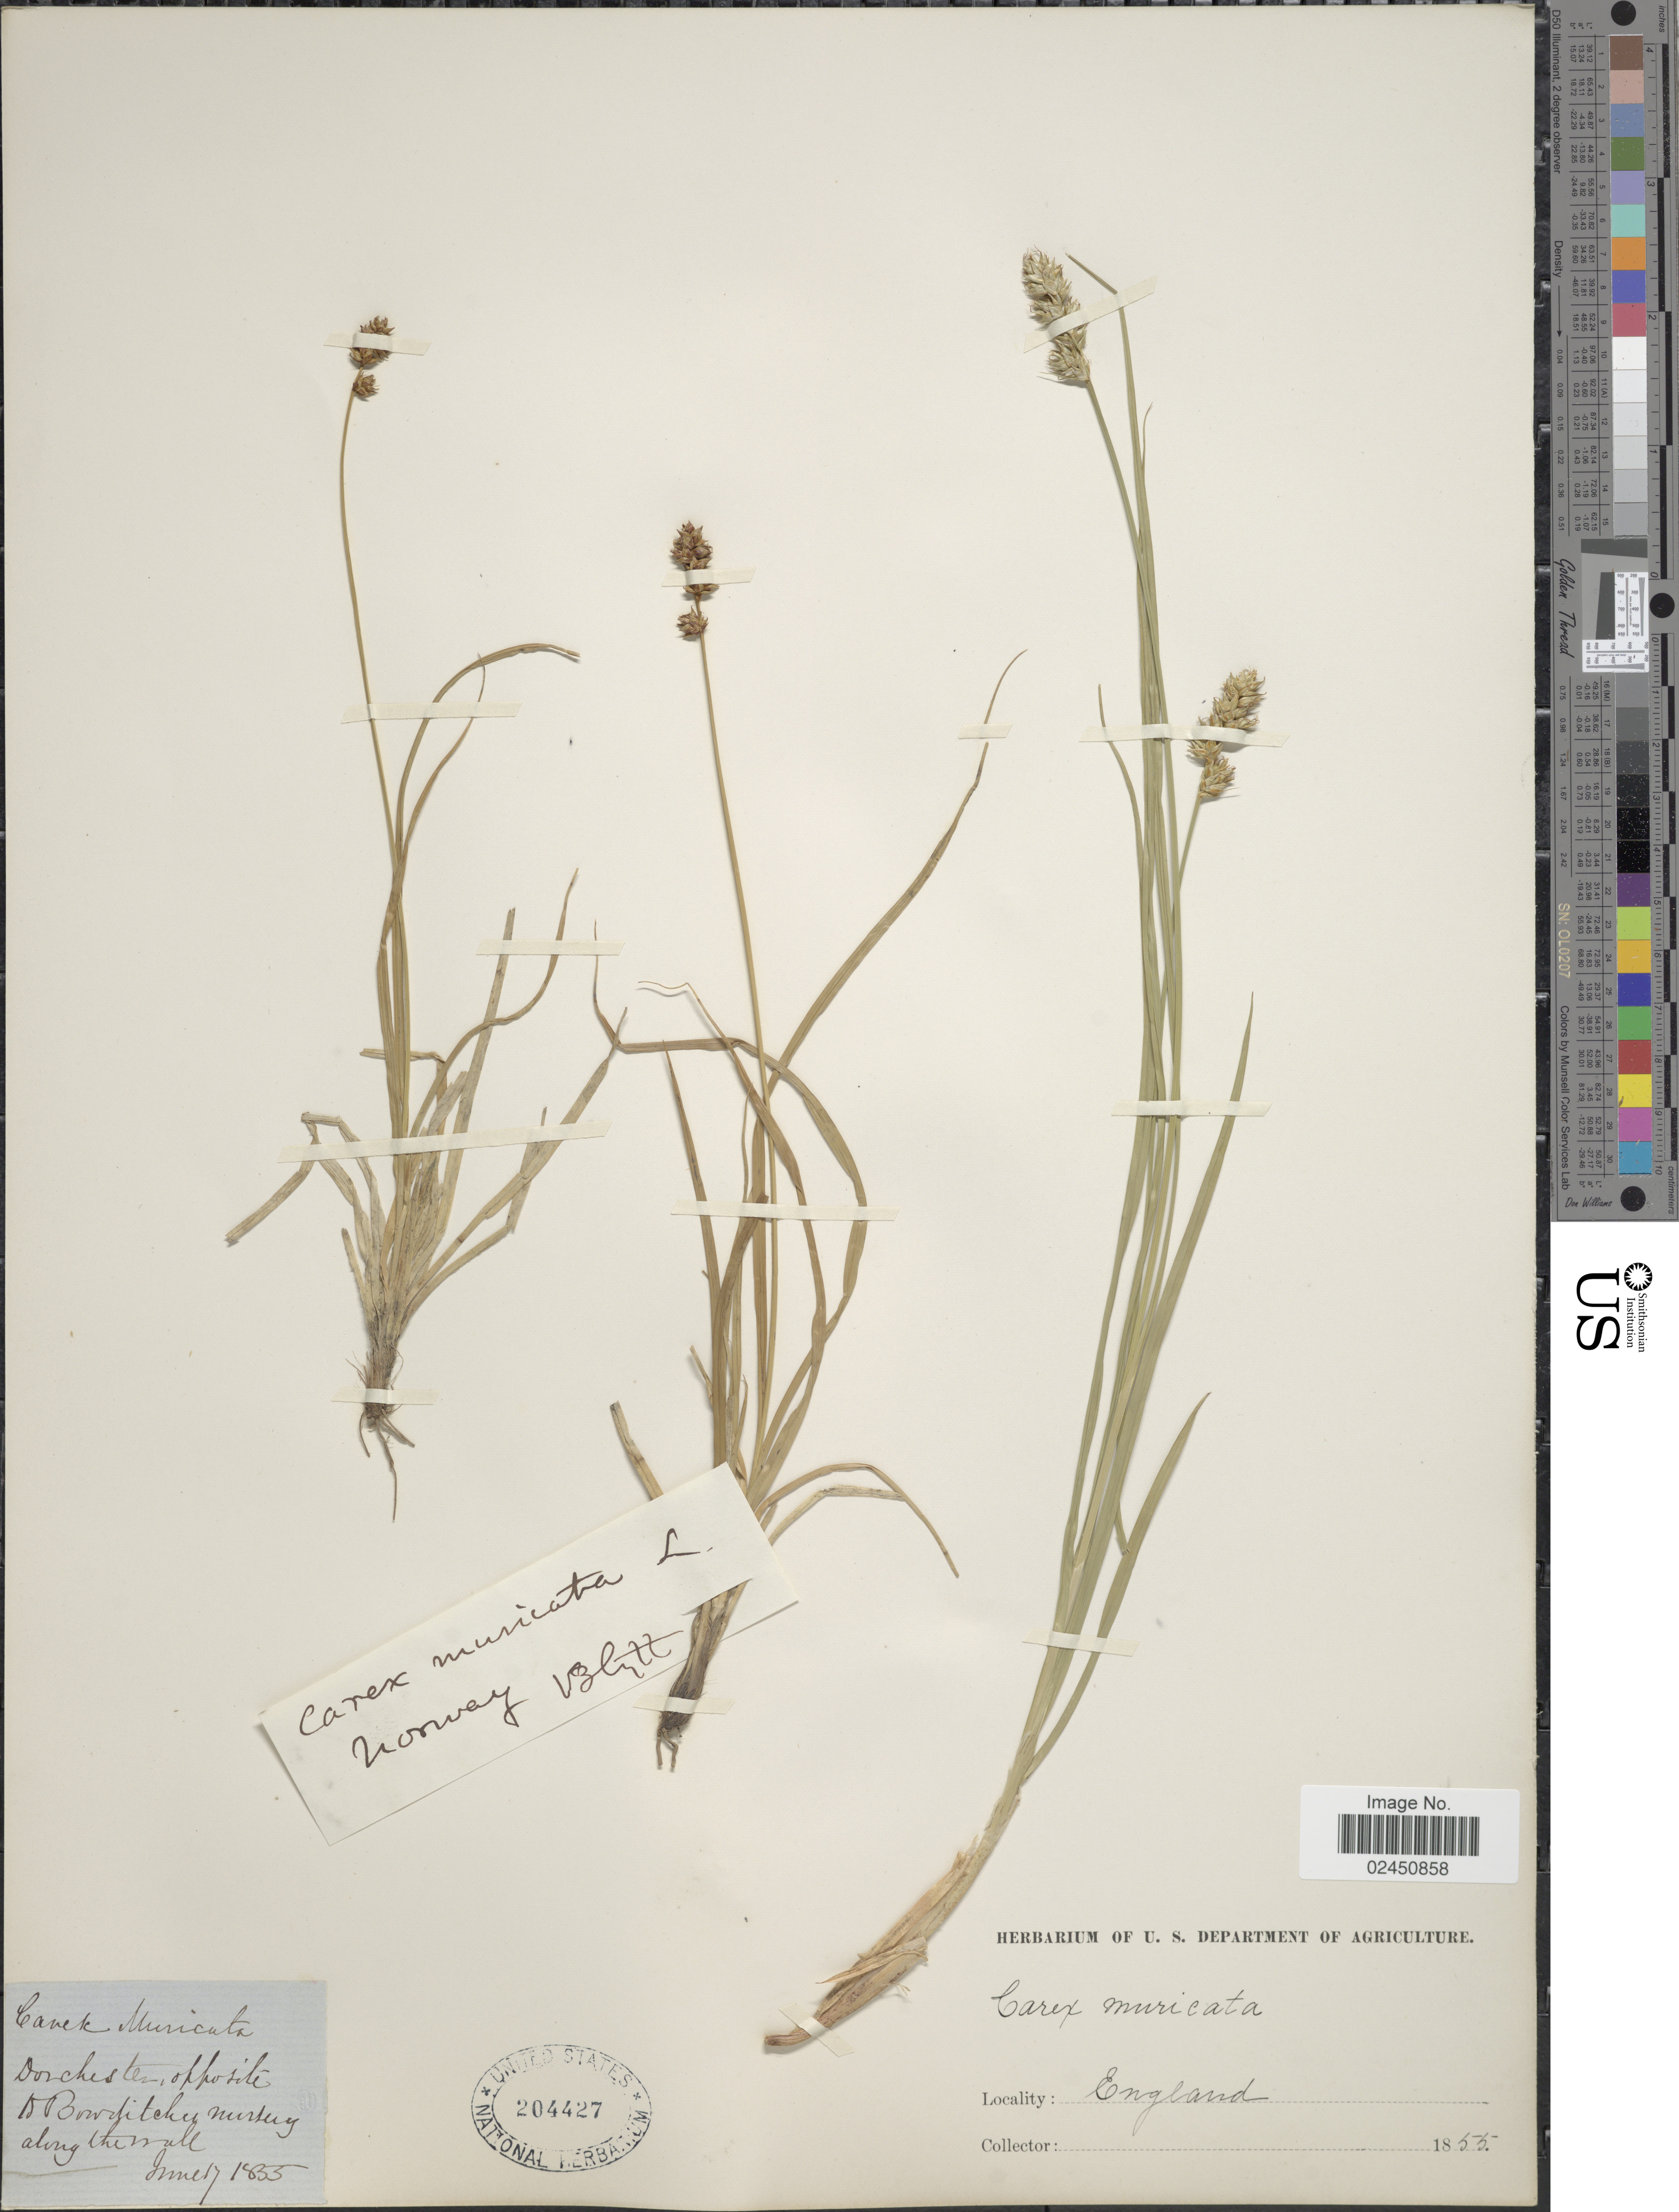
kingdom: Plantae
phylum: Tracheophyta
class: Liliopsida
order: Poales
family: Cyperaceae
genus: Carex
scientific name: Carex muricata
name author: L.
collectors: ex herb. U. S. Department of Agriculture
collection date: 1835-06-17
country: United Kingdom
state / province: England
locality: Dorchester, opposite of Bowditchs nursery along the wall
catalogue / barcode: US 204427